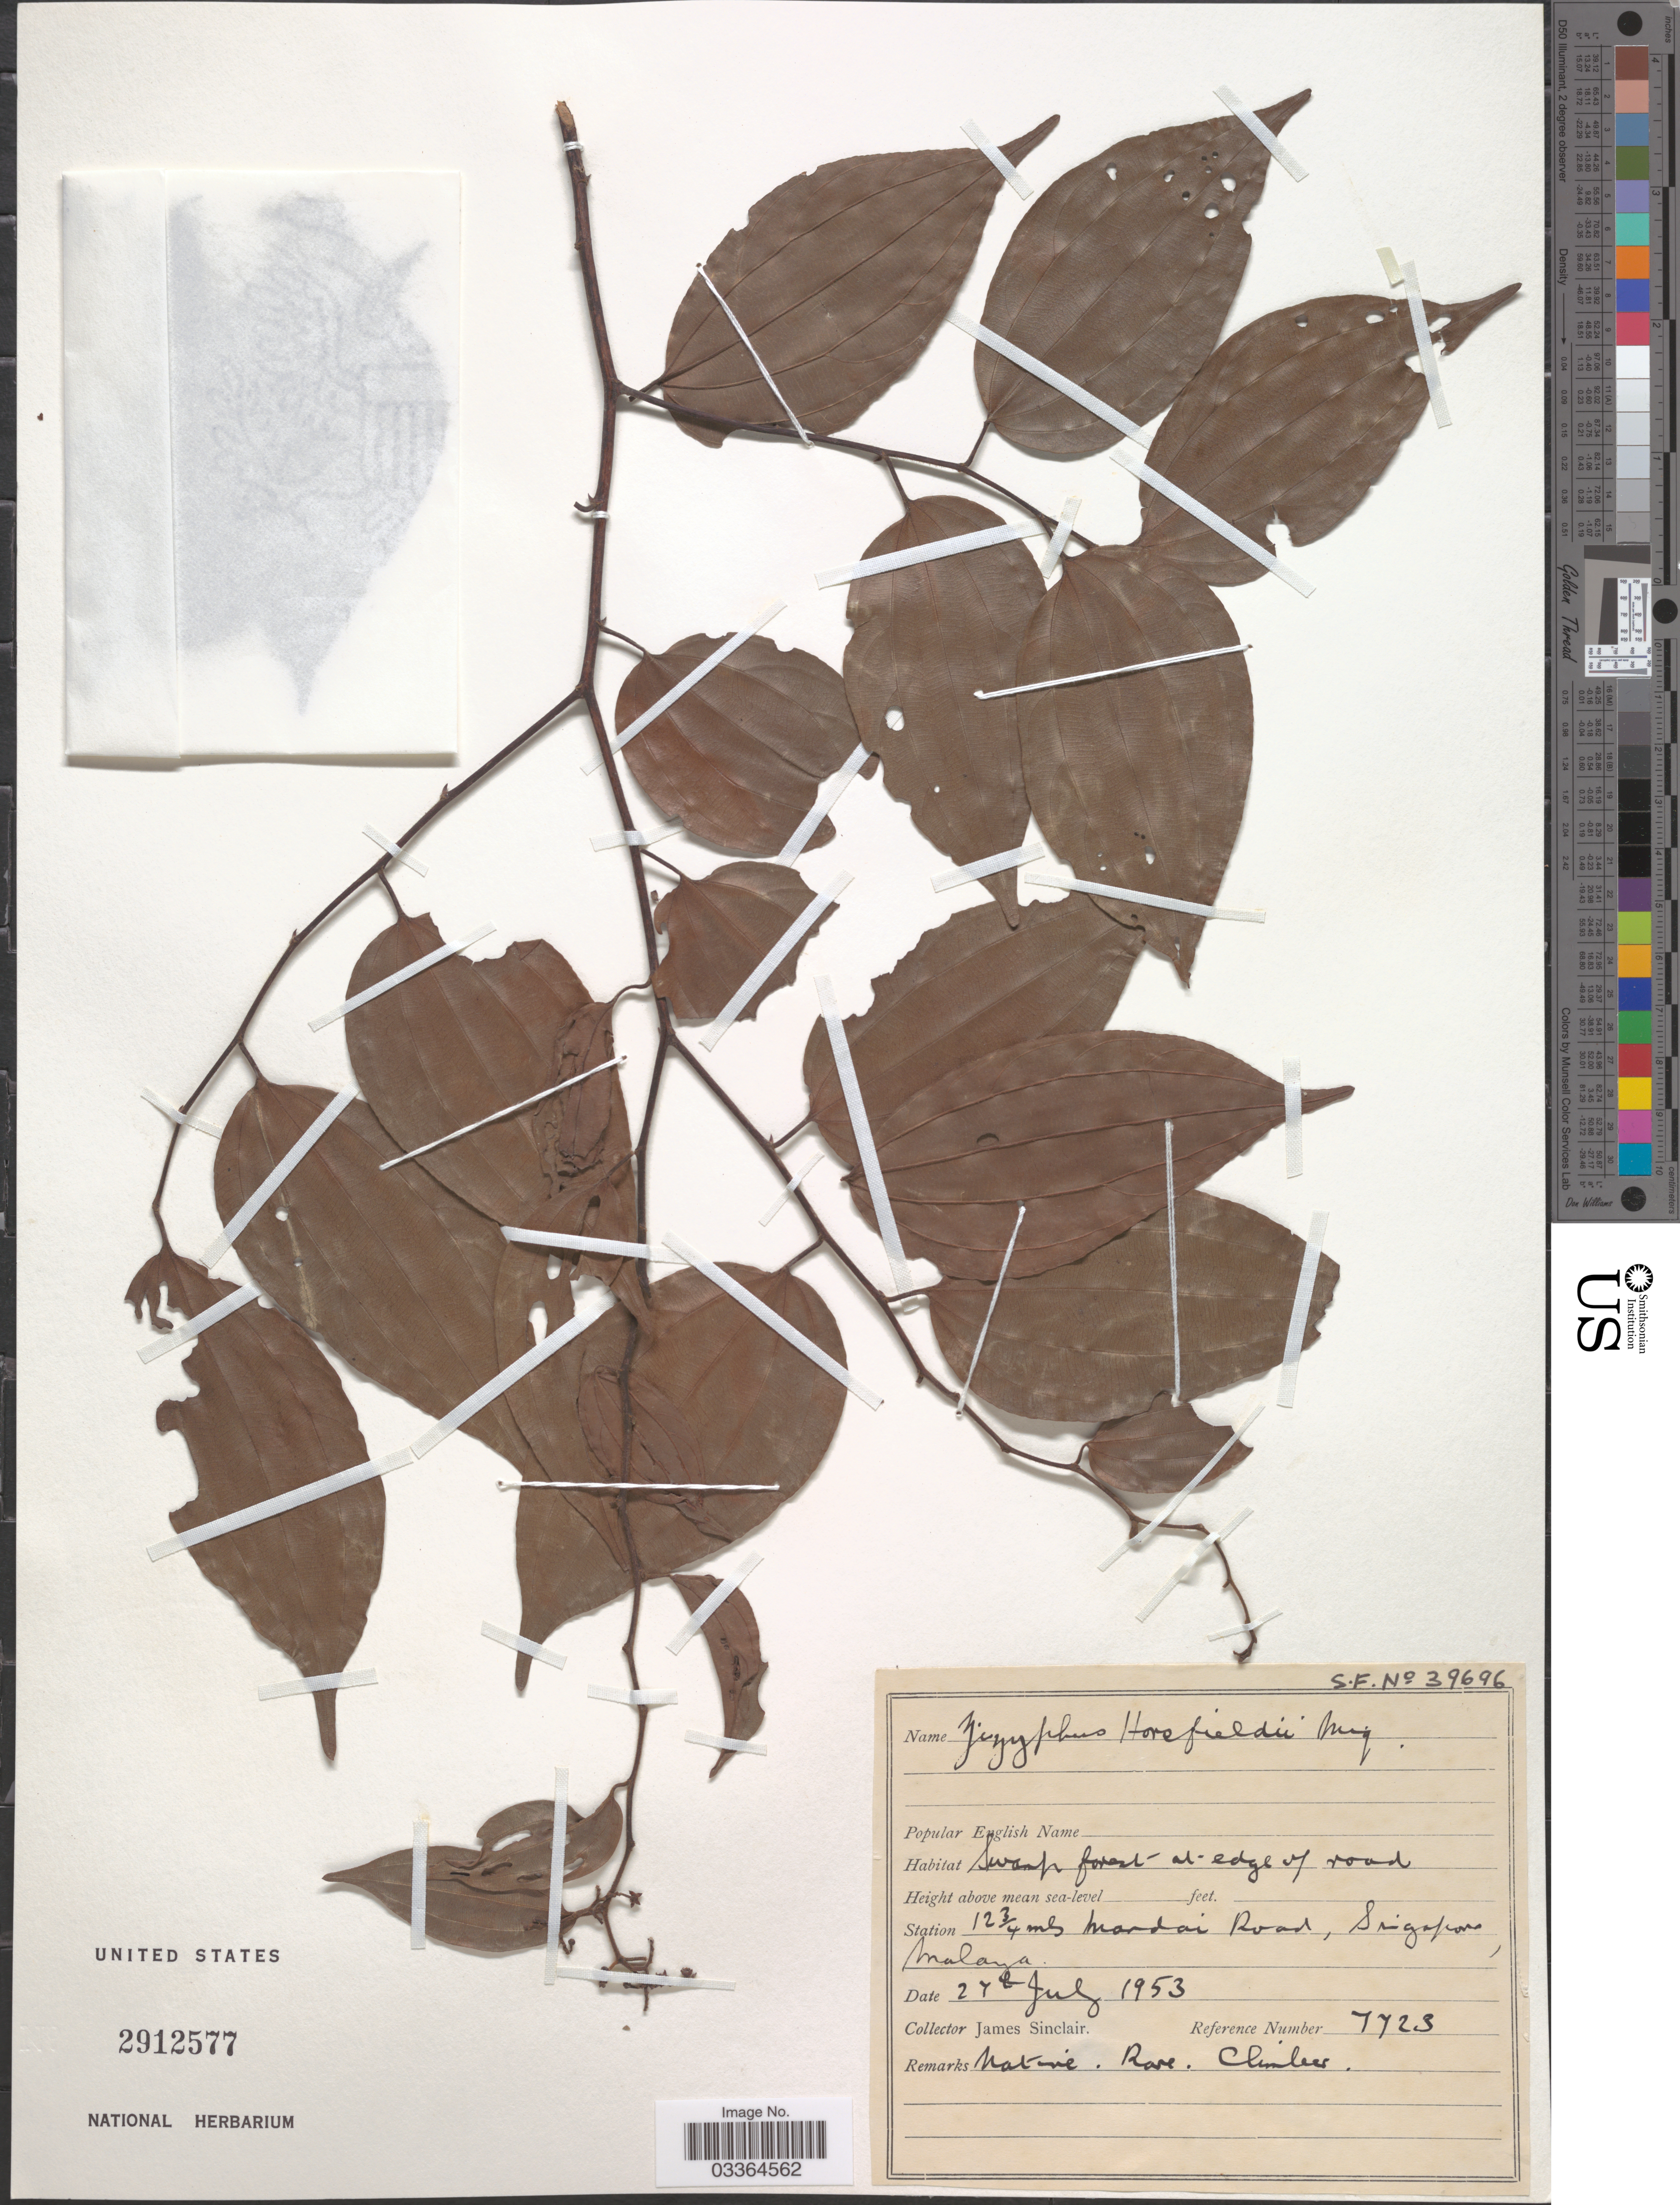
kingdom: Plantae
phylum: Tracheophyta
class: Magnoliopsida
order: Rosales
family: Rhamnaceae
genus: Ziziphus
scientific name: Ziziphus horsfieldii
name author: Miq.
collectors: J. Sinclair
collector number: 7723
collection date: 1953-07-27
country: Singapore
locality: Station 12¾ mls Mandai Road, Malaya.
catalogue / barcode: US 2912577